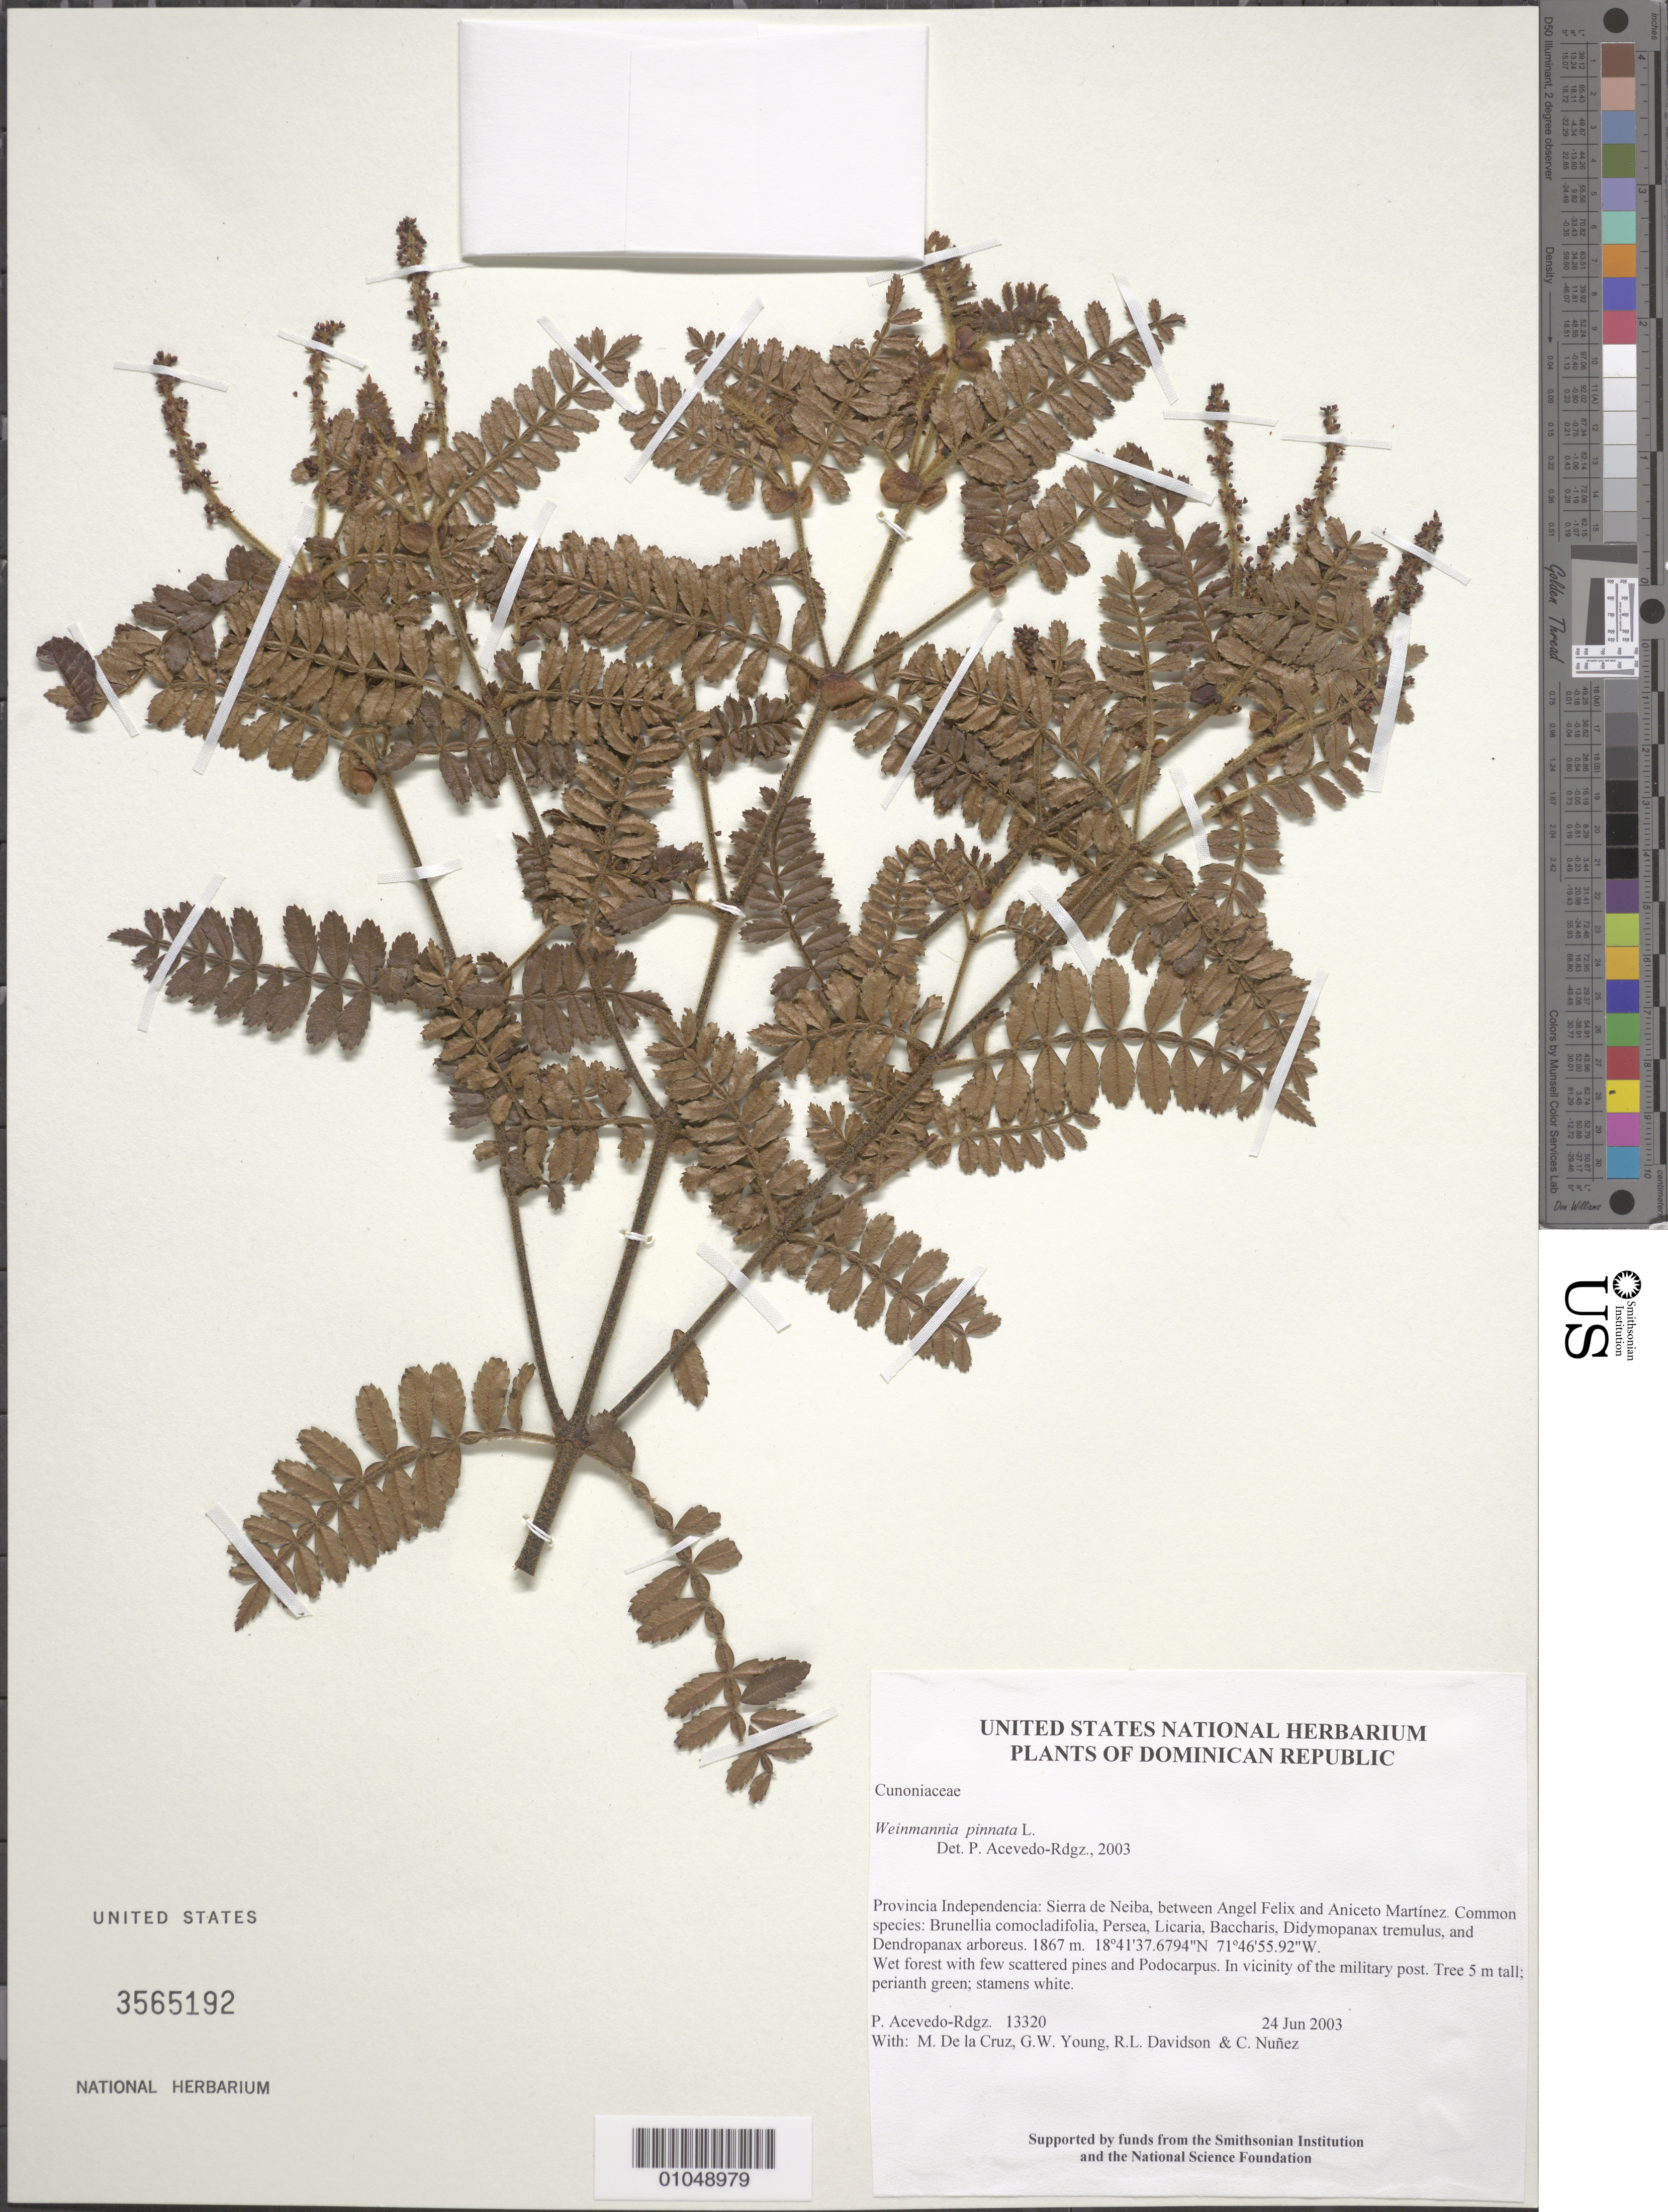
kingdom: Plantae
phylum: Tracheophyta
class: Magnoliopsida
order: Oxalidales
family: Cunoniaceae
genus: Weinmannia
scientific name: Weinmannia pinnata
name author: L.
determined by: Acevedo-Rodríguez, P., (BOT), Smithsonian Institution - National Museum of Natural History (UNITED STATES)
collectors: P. Acevedo-Rodr., M. de la Cruz, J. Rawlins, G. Young, R. Davidson & C. Nunez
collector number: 13320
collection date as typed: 24 Jun 2003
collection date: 2003-06-24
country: Dominican Republic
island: Hispaniola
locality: Provincia Independencia: Sierra de Neiba, between Angel Felix and Aniceto Martínez. Common species: Brunellia comocladifolia, Persea, Licaria, Baccharis, Didymopanax tremulus, and Dendropanax arboreus.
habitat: Wet forest with few scattered pines and Podocarpus. In vicinity of the military post.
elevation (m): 1867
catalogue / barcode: US 3565192